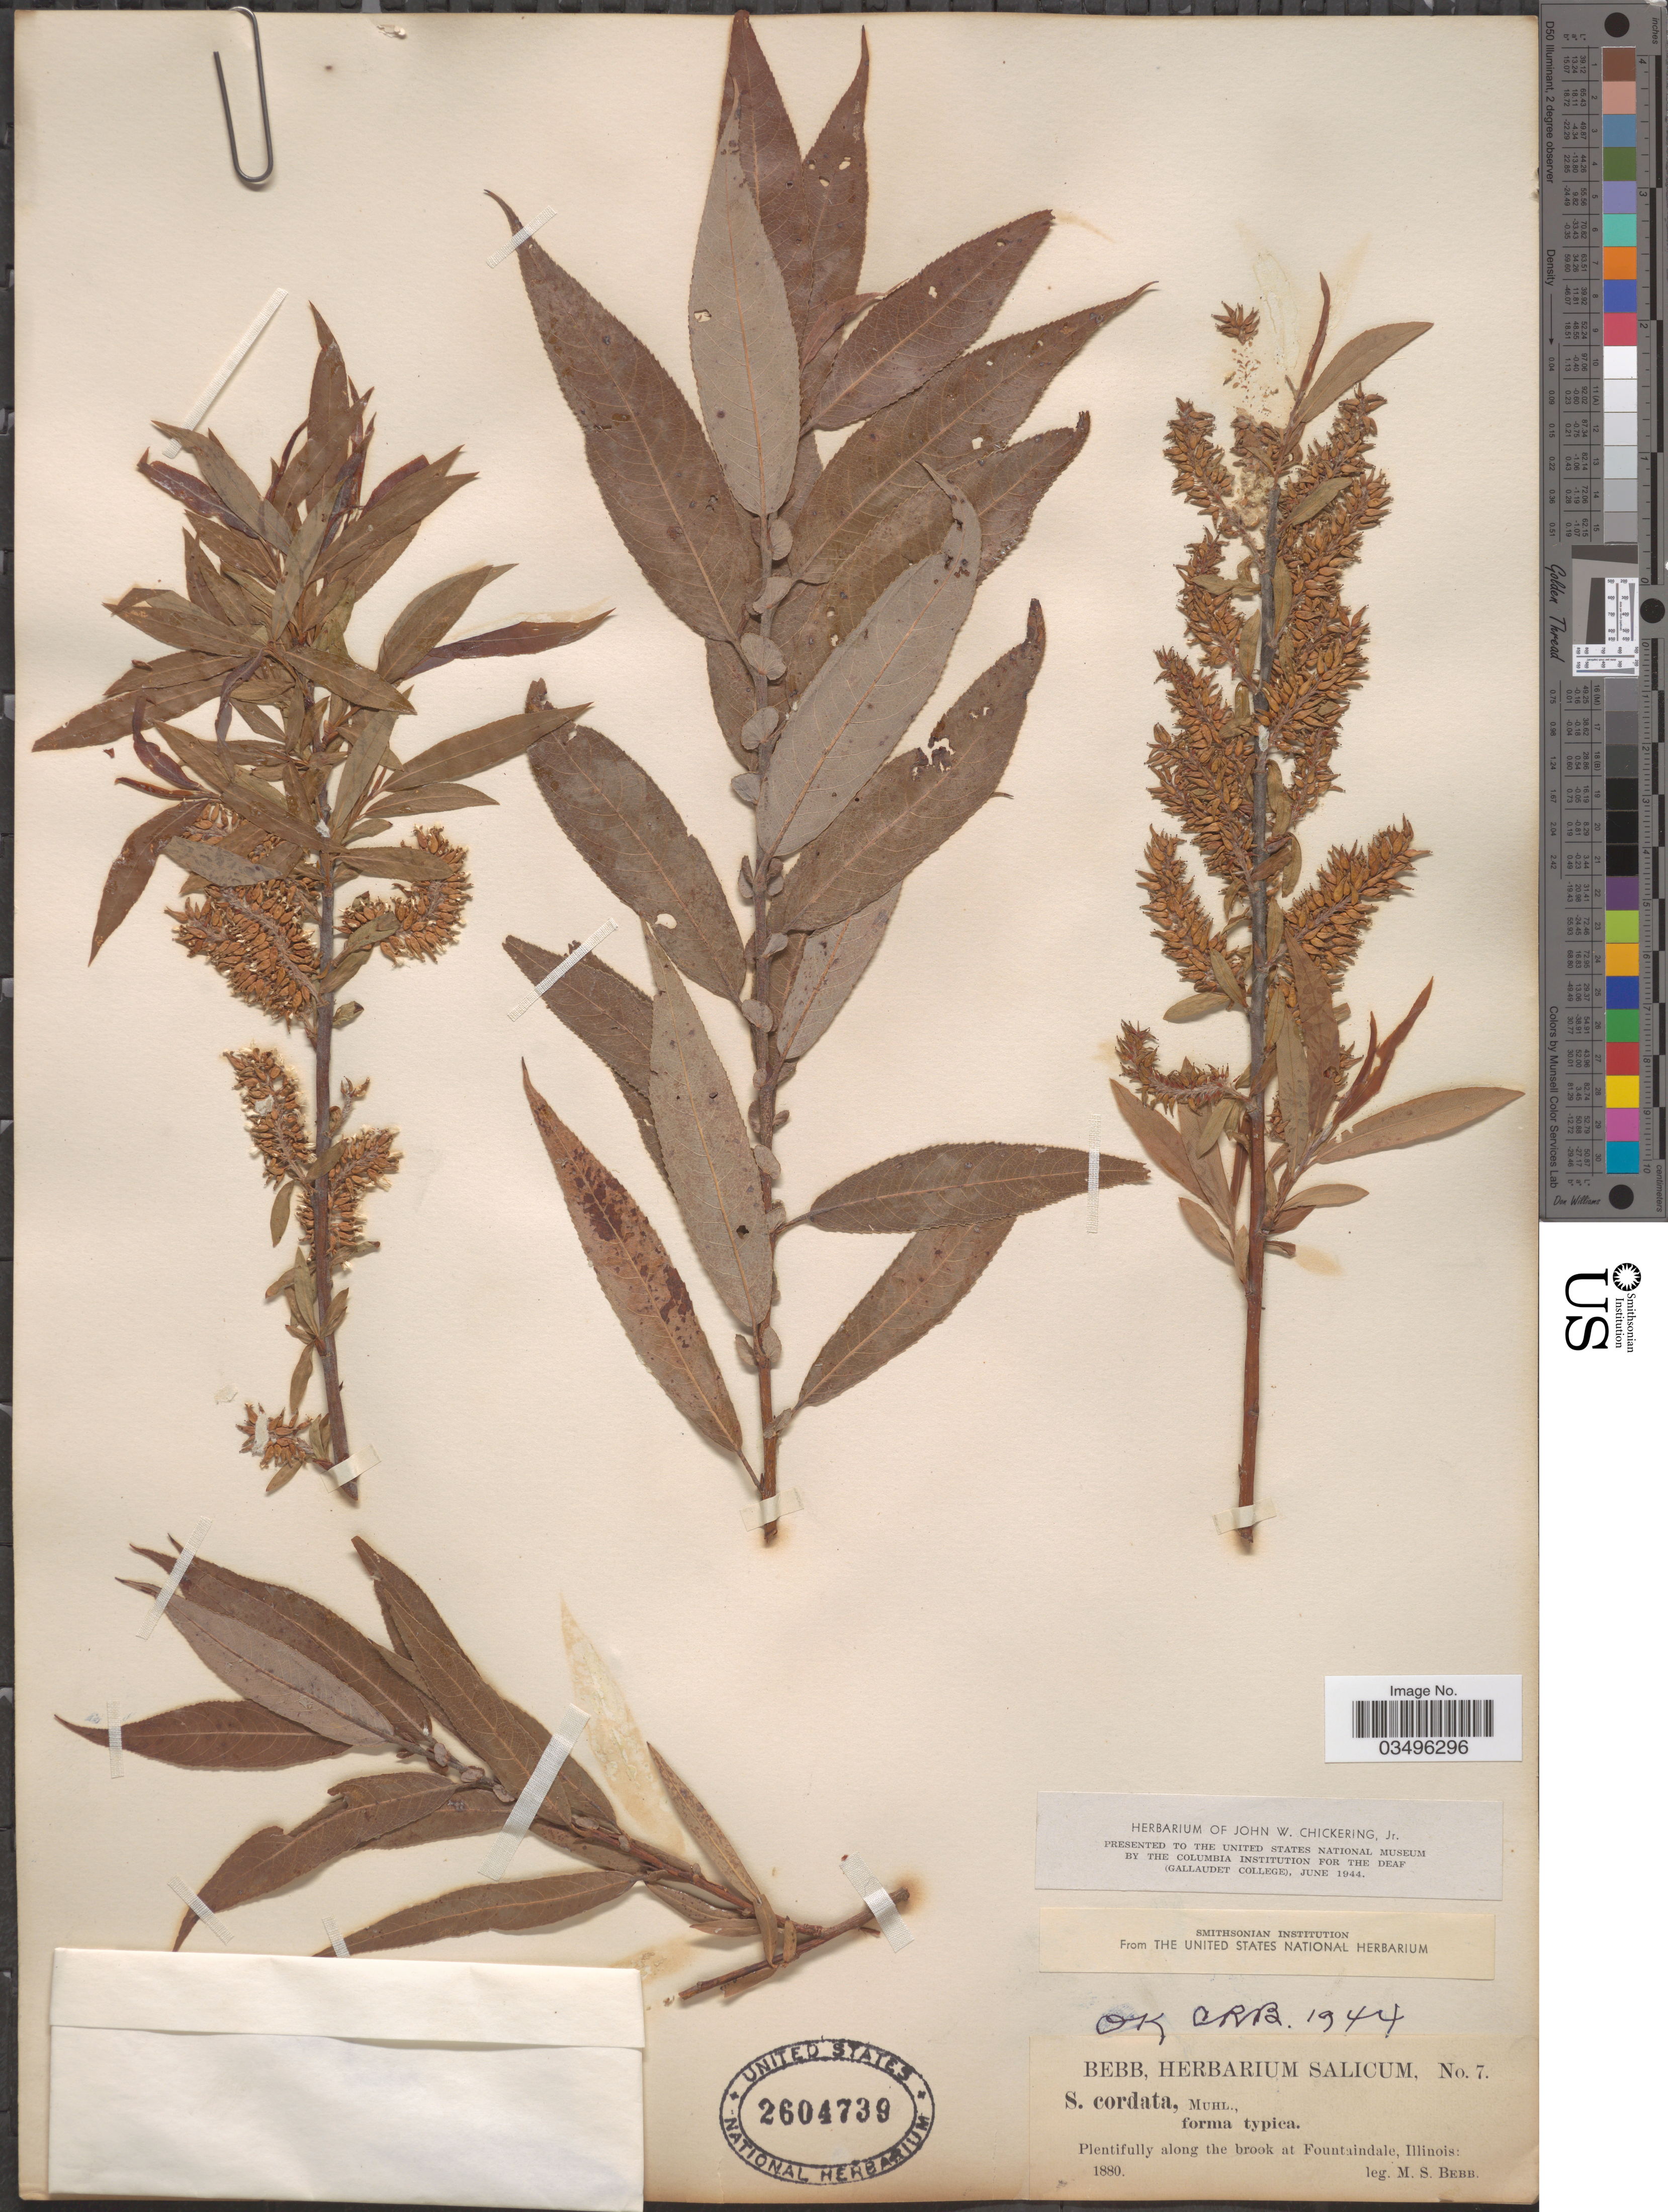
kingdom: Plantae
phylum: Tracheophyta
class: Magnoliopsida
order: Malpighiales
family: Salicaceae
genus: Salix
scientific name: Salix cordata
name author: Michx.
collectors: M. Bebb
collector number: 7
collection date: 1880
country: United States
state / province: Illinois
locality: Plentifully along the brook at Fountaindale.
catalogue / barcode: US 2604739